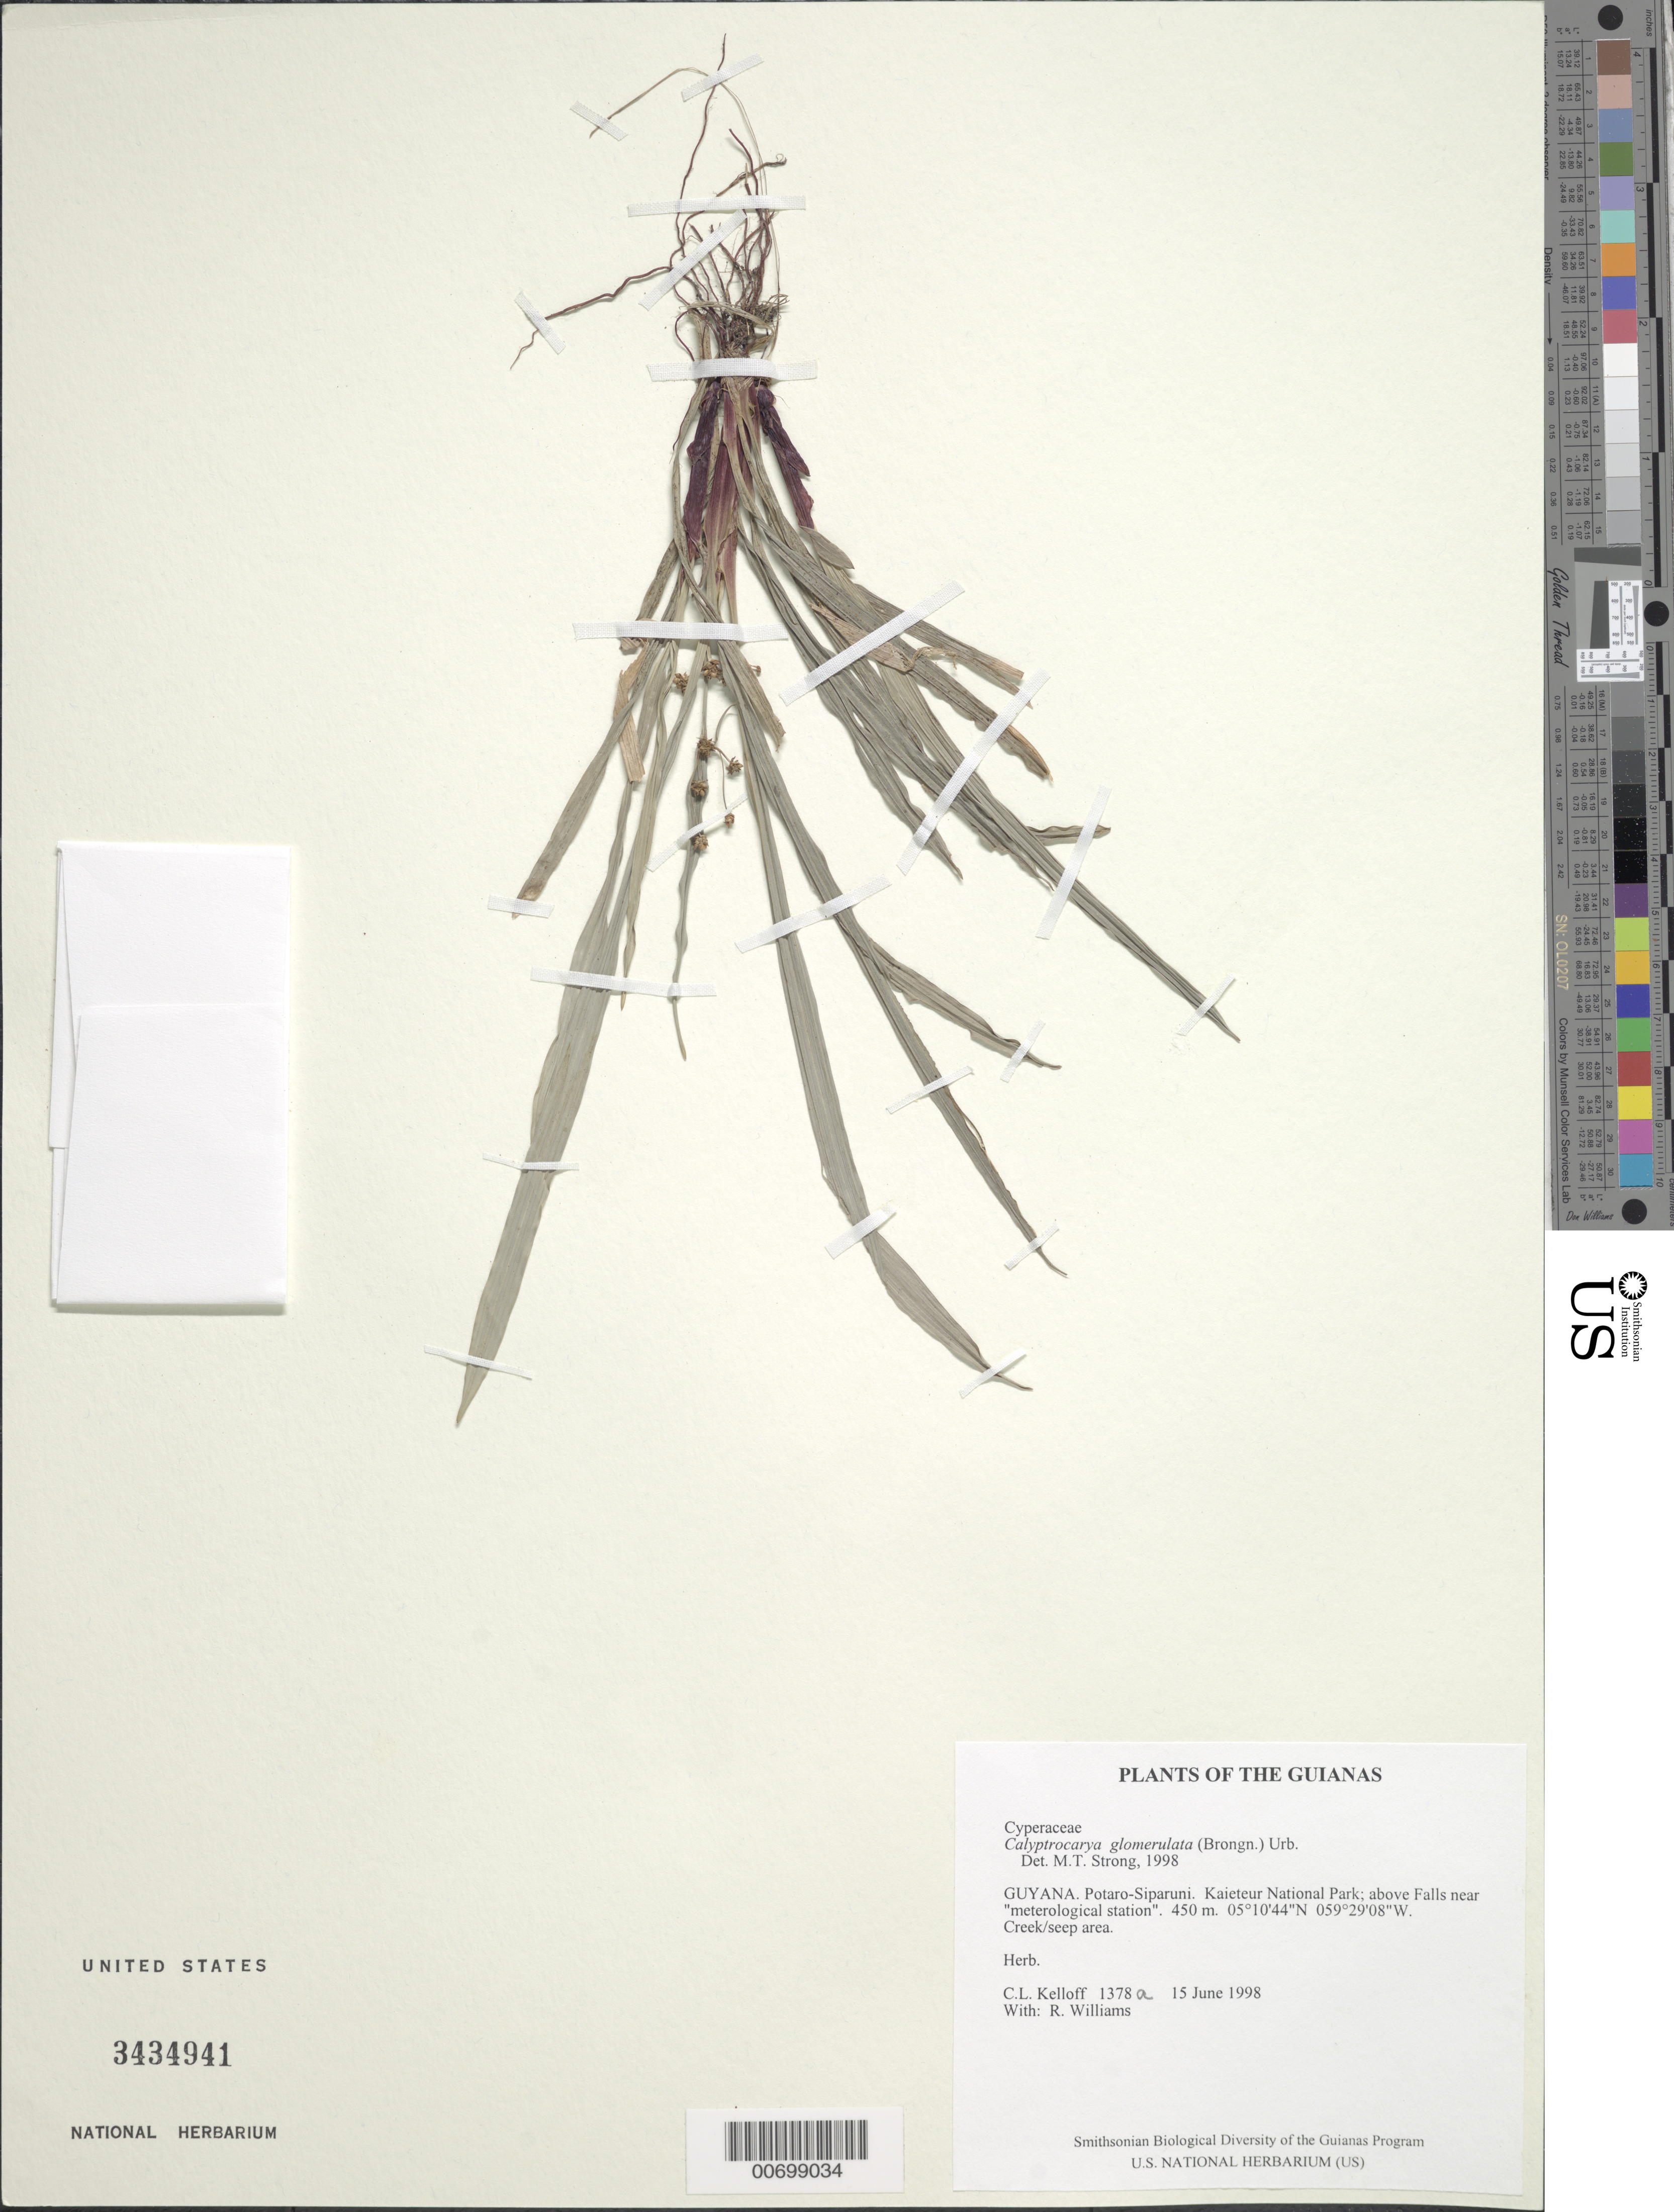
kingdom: Plantae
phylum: Tracheophyta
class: Liliopsida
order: Poales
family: Cyperaceae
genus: Calyptrocarya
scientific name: Calyptrocarya glomerulata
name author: (Brongn.) Urb.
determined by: Strong, M. T., (US), Smithsonian Institution - National Museum of Natural History (UNITED STATES)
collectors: C. L. Kelloff & R. Williams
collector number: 1378 a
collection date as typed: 15 June 1998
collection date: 1998-06-15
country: Guyana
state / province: Potaro-Siparuni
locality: Kaieteur National Park; above Falls near "meterological station"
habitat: Creek/seep area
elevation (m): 450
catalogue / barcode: US 3434941